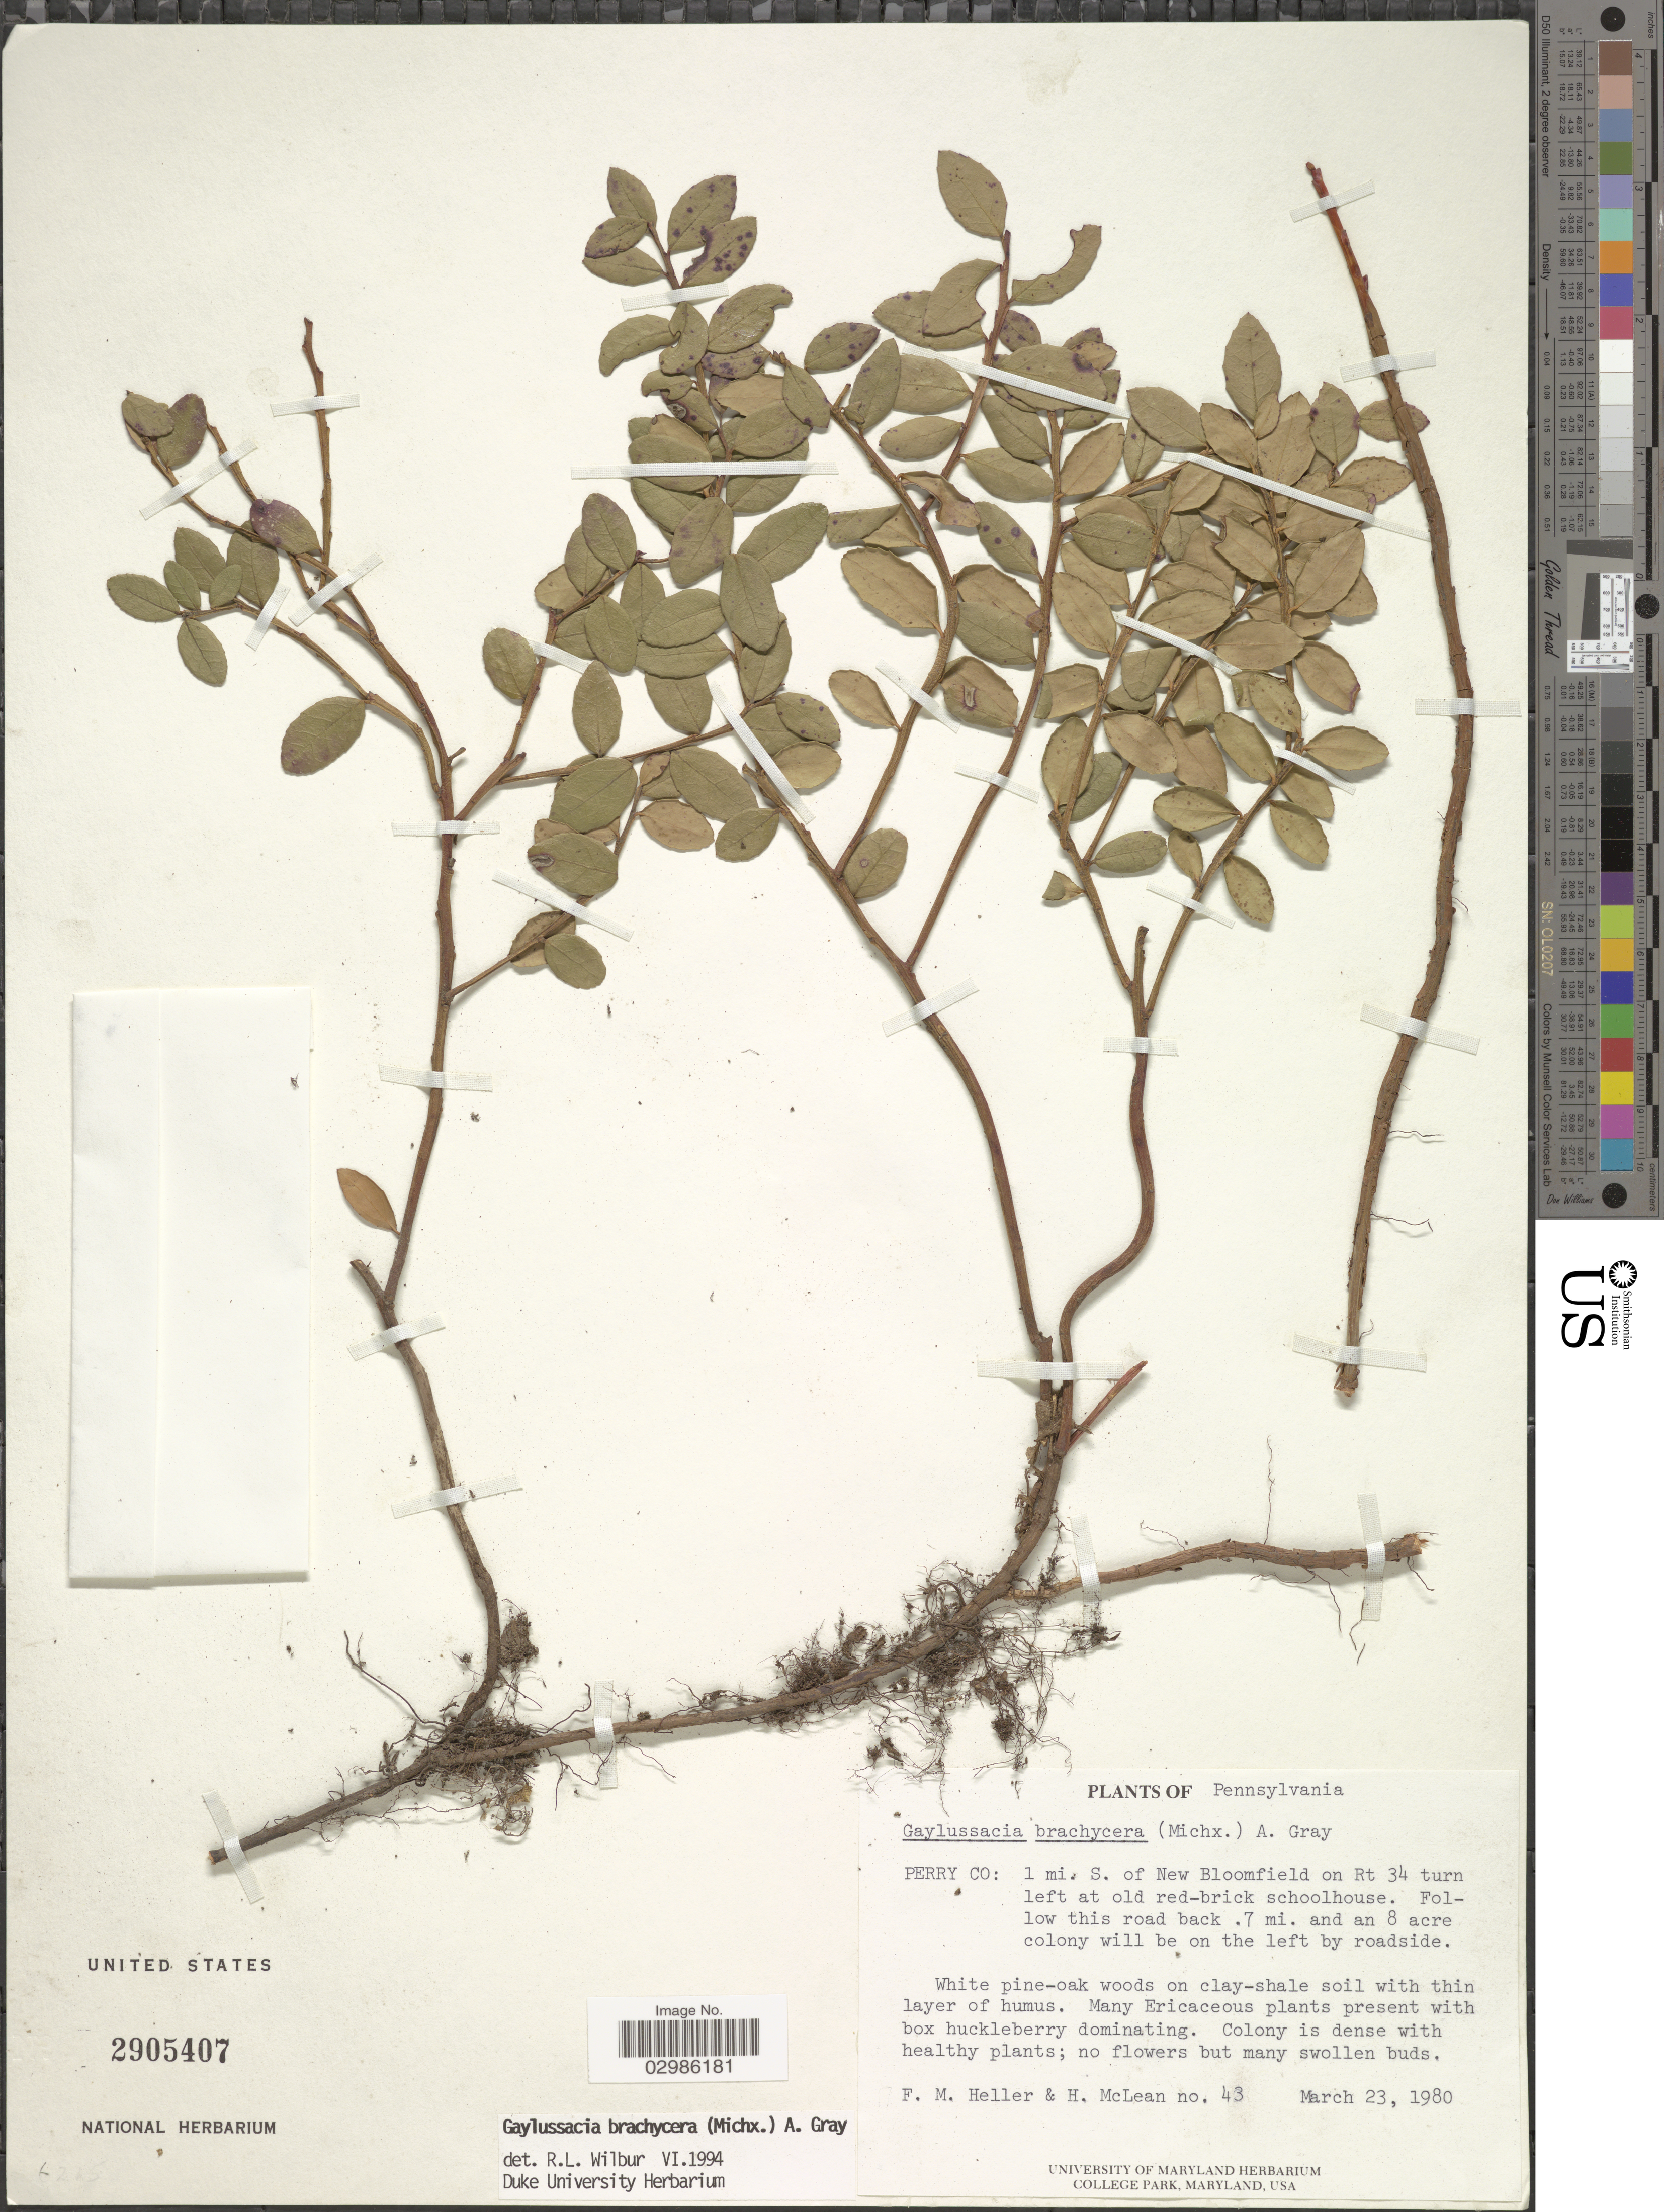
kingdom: Plantae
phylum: Tracheophyta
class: Magnoliopsida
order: Ericales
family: Ericaceae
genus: Gaylussacia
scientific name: Gaylussacia brachycera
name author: (Michx.) Torr. & A. Gray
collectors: F. Heller & H. McLean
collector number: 43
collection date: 1980-03-23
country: United States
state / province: Pennsylvania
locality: Perry Co: 1 mi. S. of New Bloomfield on Rt 34 turn left at old red-brick schoolhouse. Follow this road back. 7 mi. and an 8 acre colony will be on the left by roadside.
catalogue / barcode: US 2905407